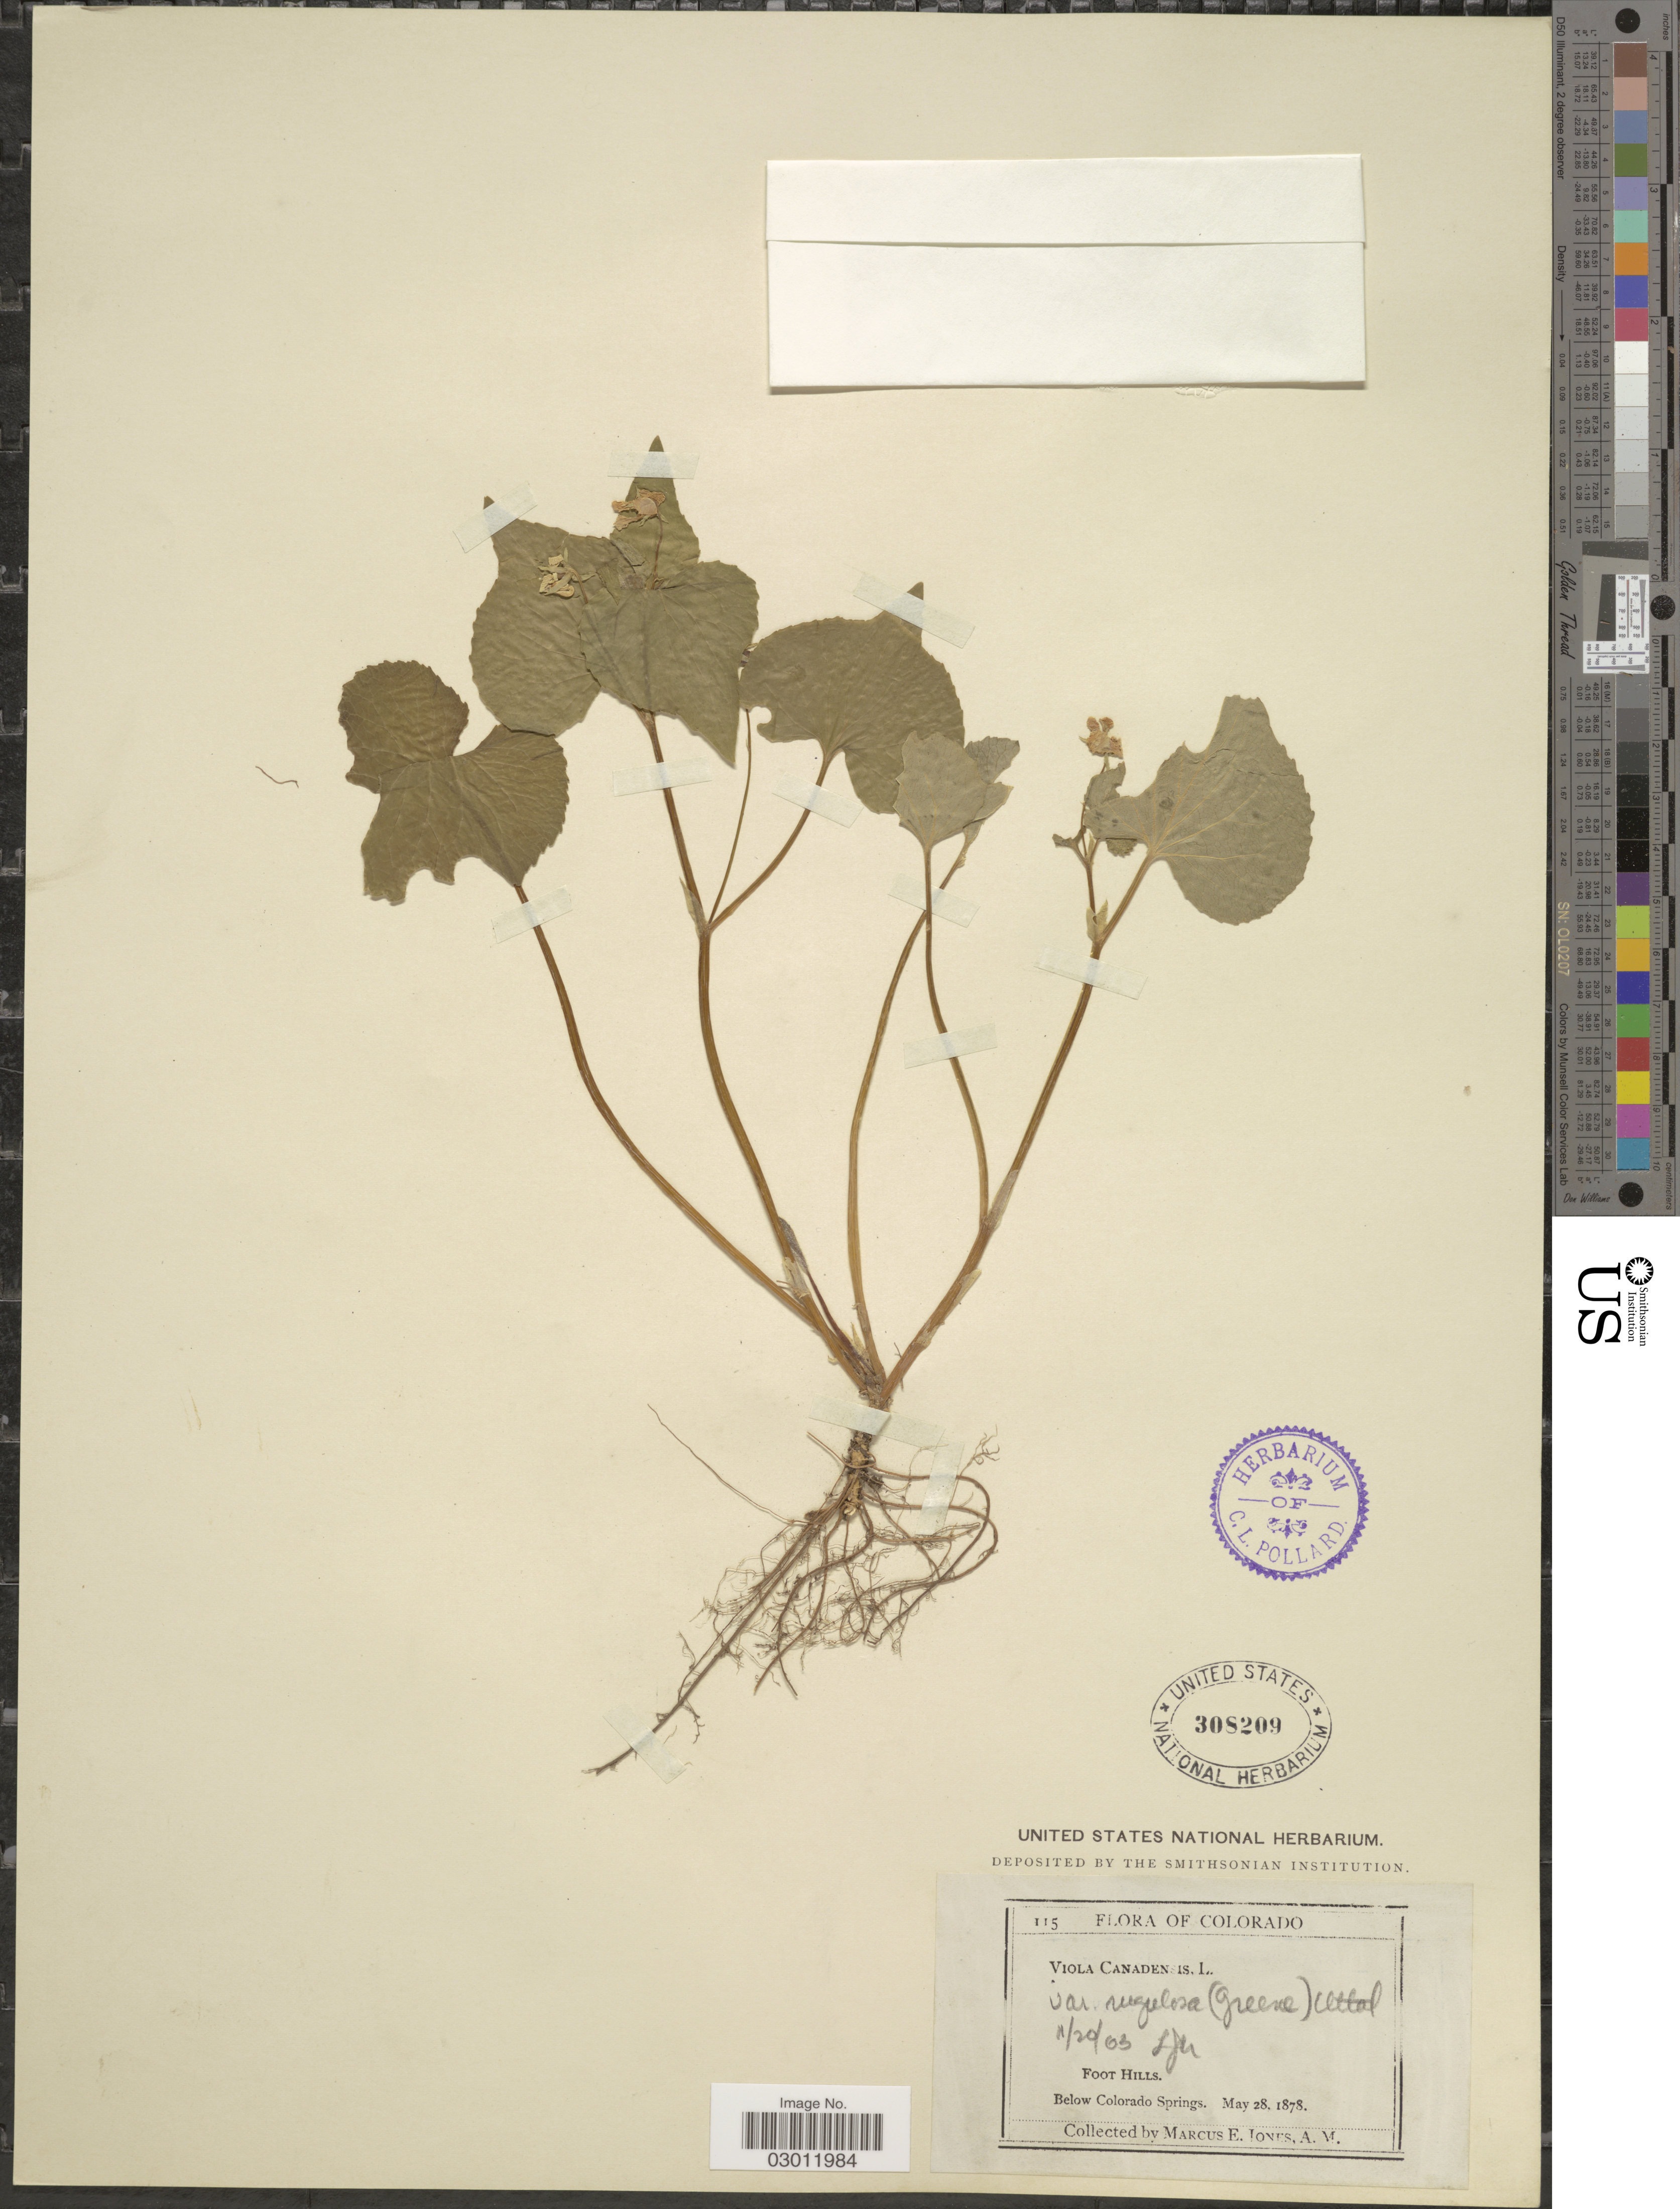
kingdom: Plantae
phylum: Tracheophyta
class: Magnoliopsida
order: Malpighiales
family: Violaceae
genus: Viola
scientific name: Viola canadensis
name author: L.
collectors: M. E. Jones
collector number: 115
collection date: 1878-05-28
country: United States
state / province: Colorado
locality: Foot Hills. Below Colorado Springs.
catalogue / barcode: US 308209